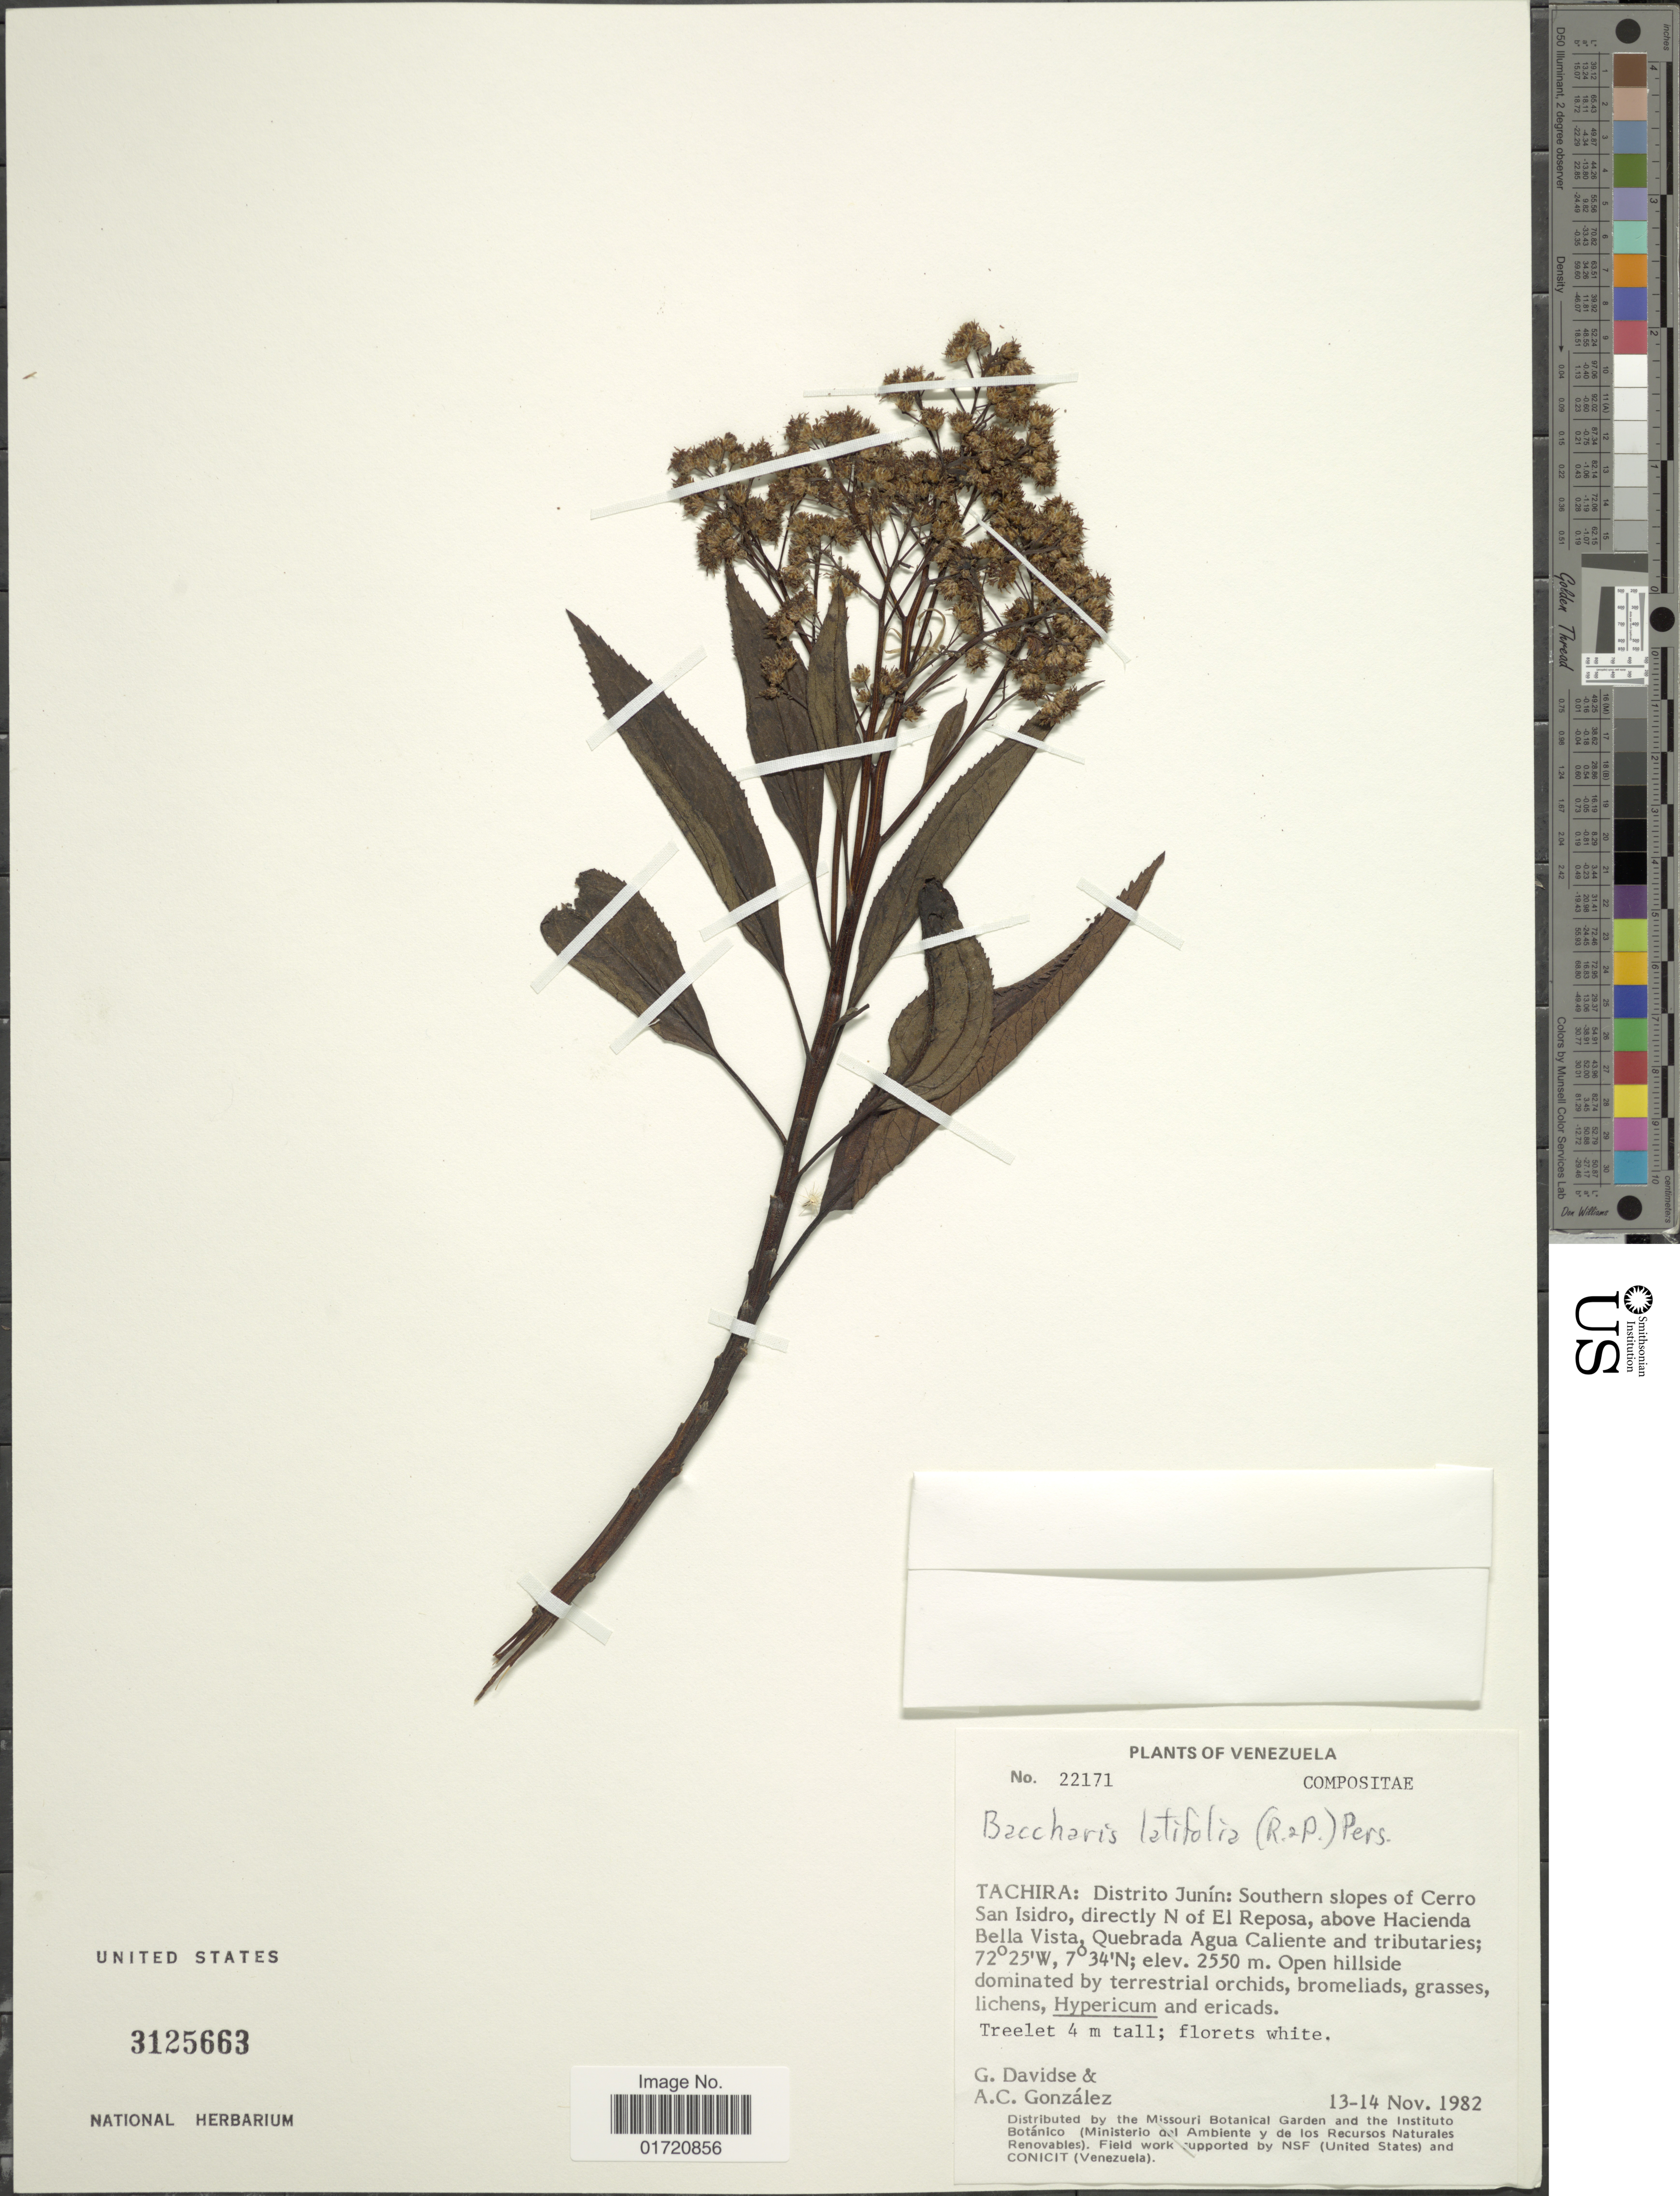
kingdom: Plantae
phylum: Tracheophyta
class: Magnoliopsida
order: Asterales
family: Asteraceae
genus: Baccharis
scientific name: Baccharis latifolia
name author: (Ruiz & Pav.) Pers.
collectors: G. Davidse & A. C. González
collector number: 22171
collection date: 1982-11-13/1982-11-14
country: Venezuela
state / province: Tachira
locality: Distrito Junin, southern slopes of Cerro San Isidro, directly N of El Reposa, above Hacienda Bella Vista, Quebrada Agua Caliente and tributaries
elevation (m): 2550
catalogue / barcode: US 3125663